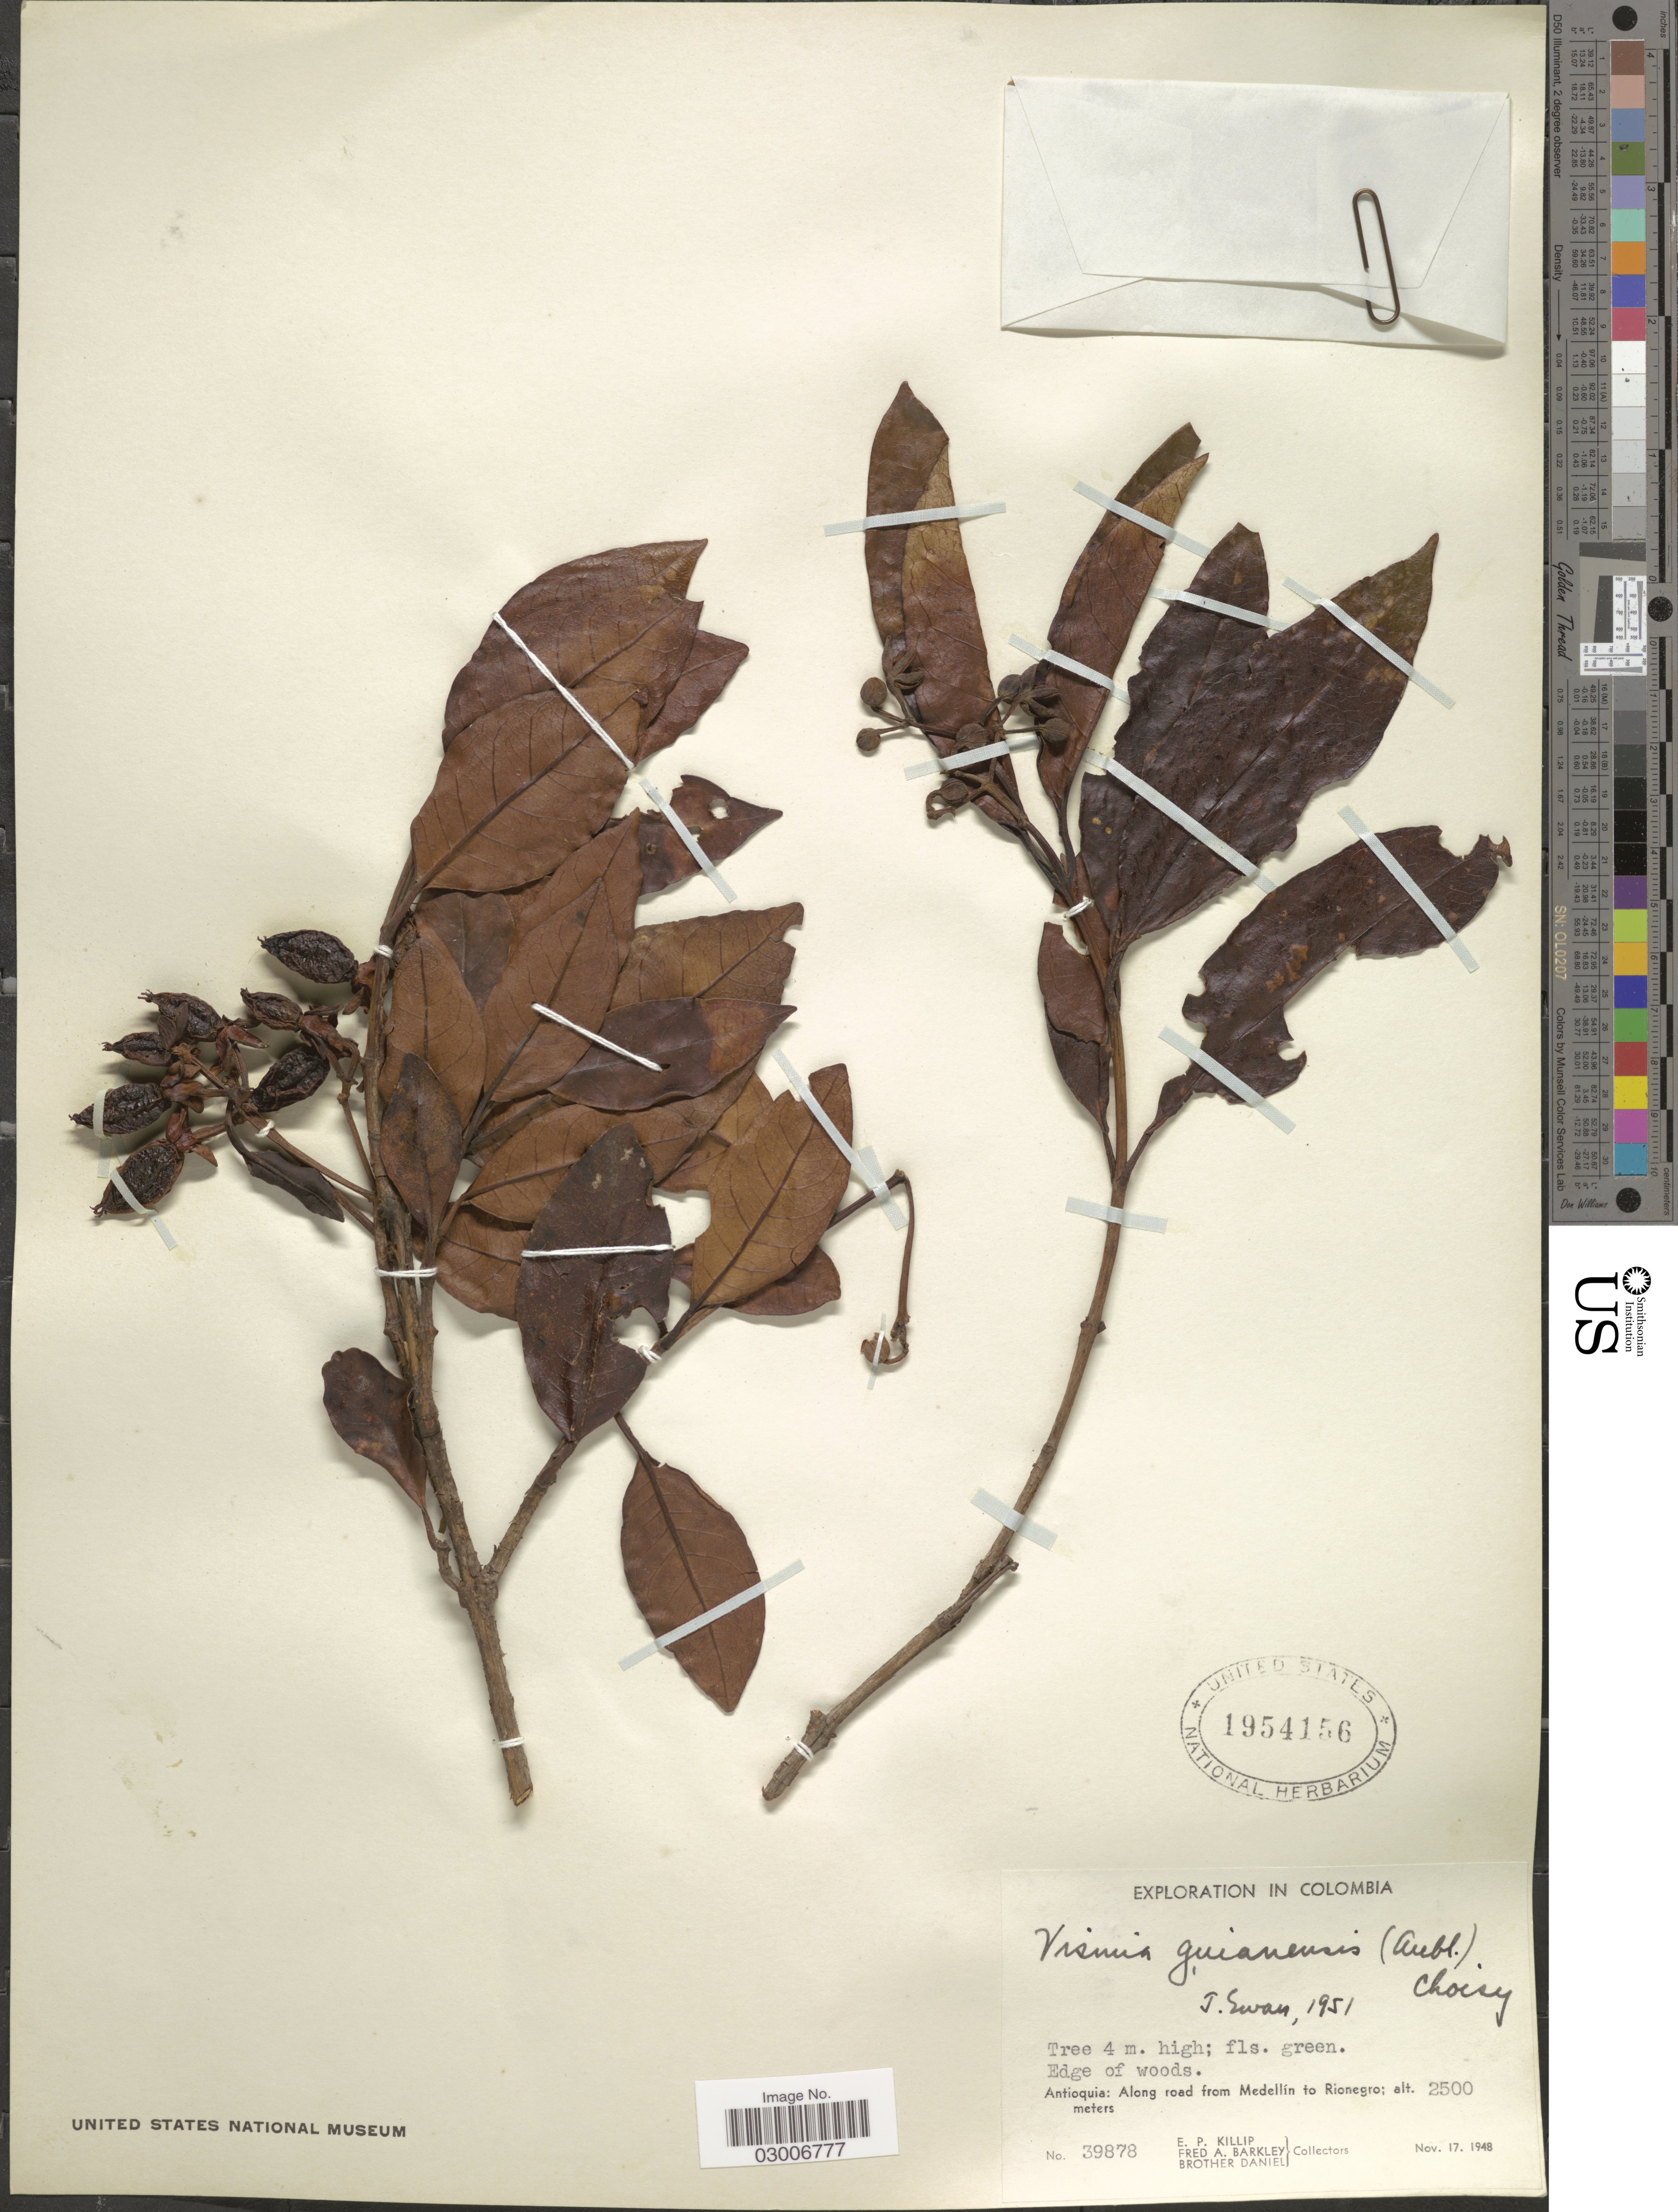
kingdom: Plantae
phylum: Tracheophyta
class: Magnoliopsida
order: Malpighiales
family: Hypericaceae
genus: Vismia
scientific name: Vismia laevis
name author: Triana & Planch.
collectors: E. P. Killip, F. A. Barkley & Bro. Daniel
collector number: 39878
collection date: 1948-11-17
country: Colombia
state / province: Antioquia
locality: Along road from Medellín to Rionegro.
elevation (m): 2500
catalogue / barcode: US 1954156